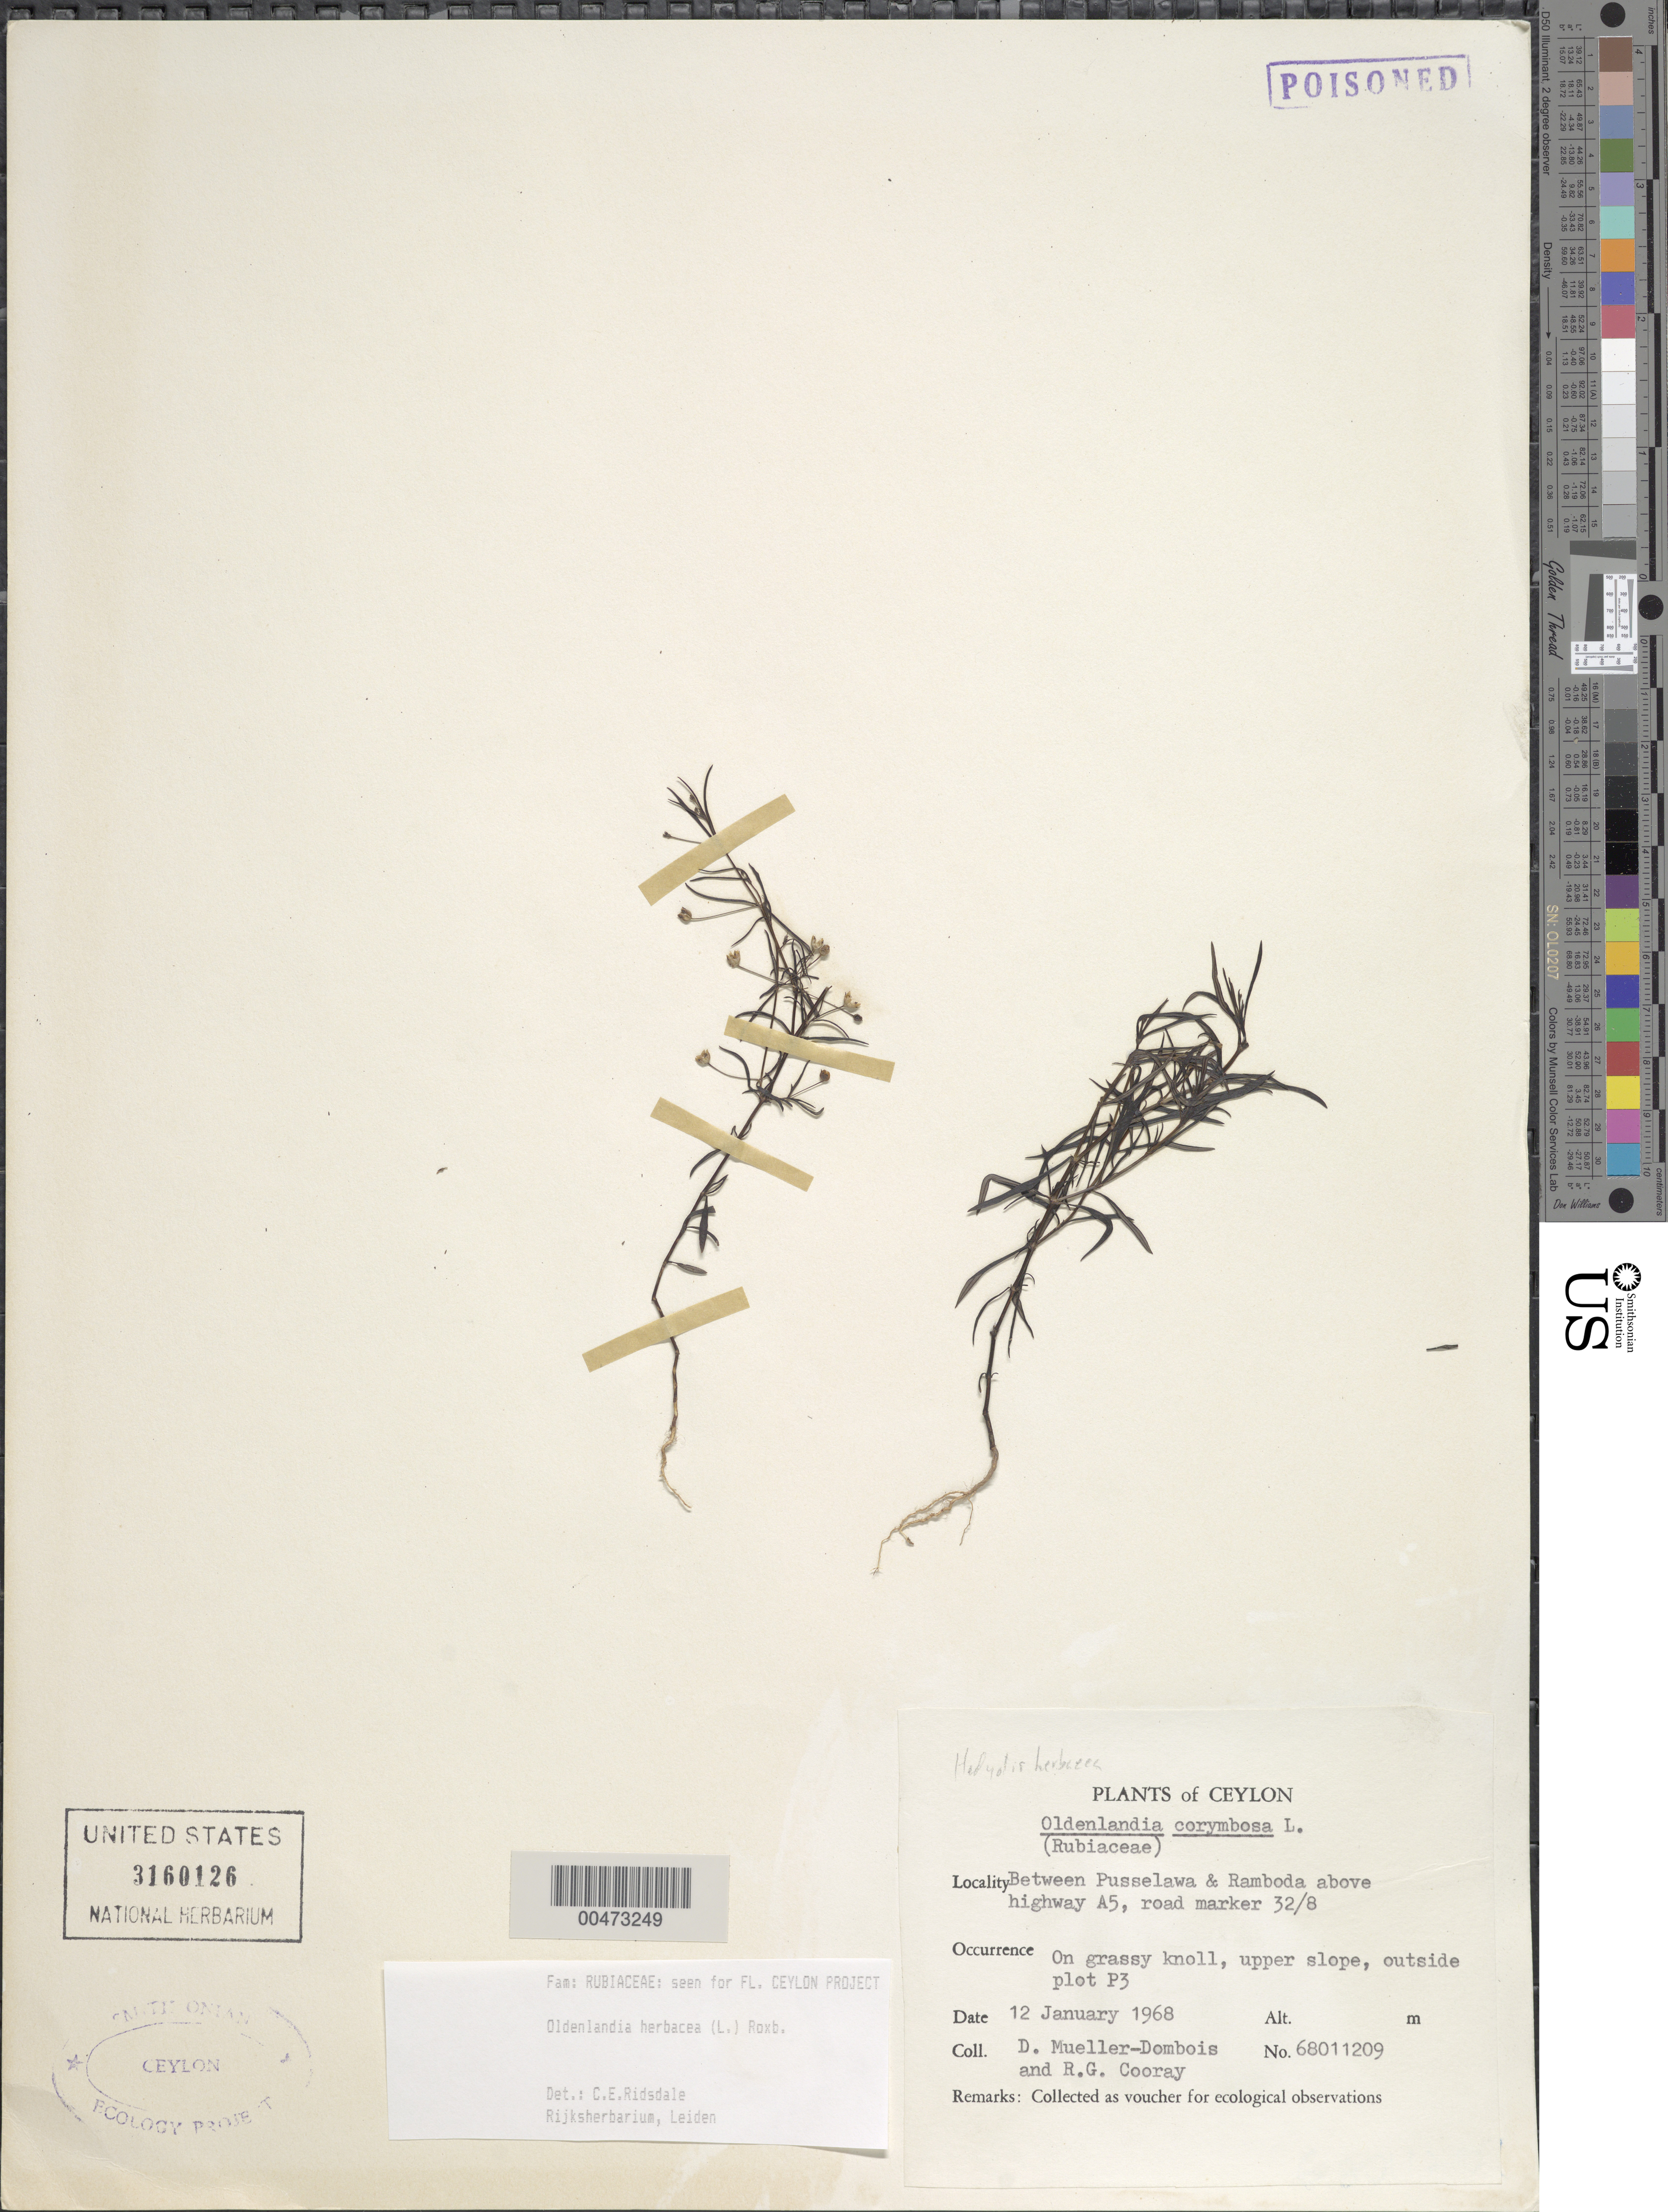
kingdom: Plantae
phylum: Tracheophyta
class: Magnoliopsida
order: Gentianales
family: Rubiaceae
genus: Oldenlandia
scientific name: Oldenlandia herbacea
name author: (L.) Roxb.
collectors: D. Mueller-Dombois & R. Cooray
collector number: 68011209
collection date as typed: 12 Jan 1968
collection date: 1968-01-12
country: Sri Lanka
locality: Between Pusselawa and Ramboda above hwy A5, rd marker 32/8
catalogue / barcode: US 3160126